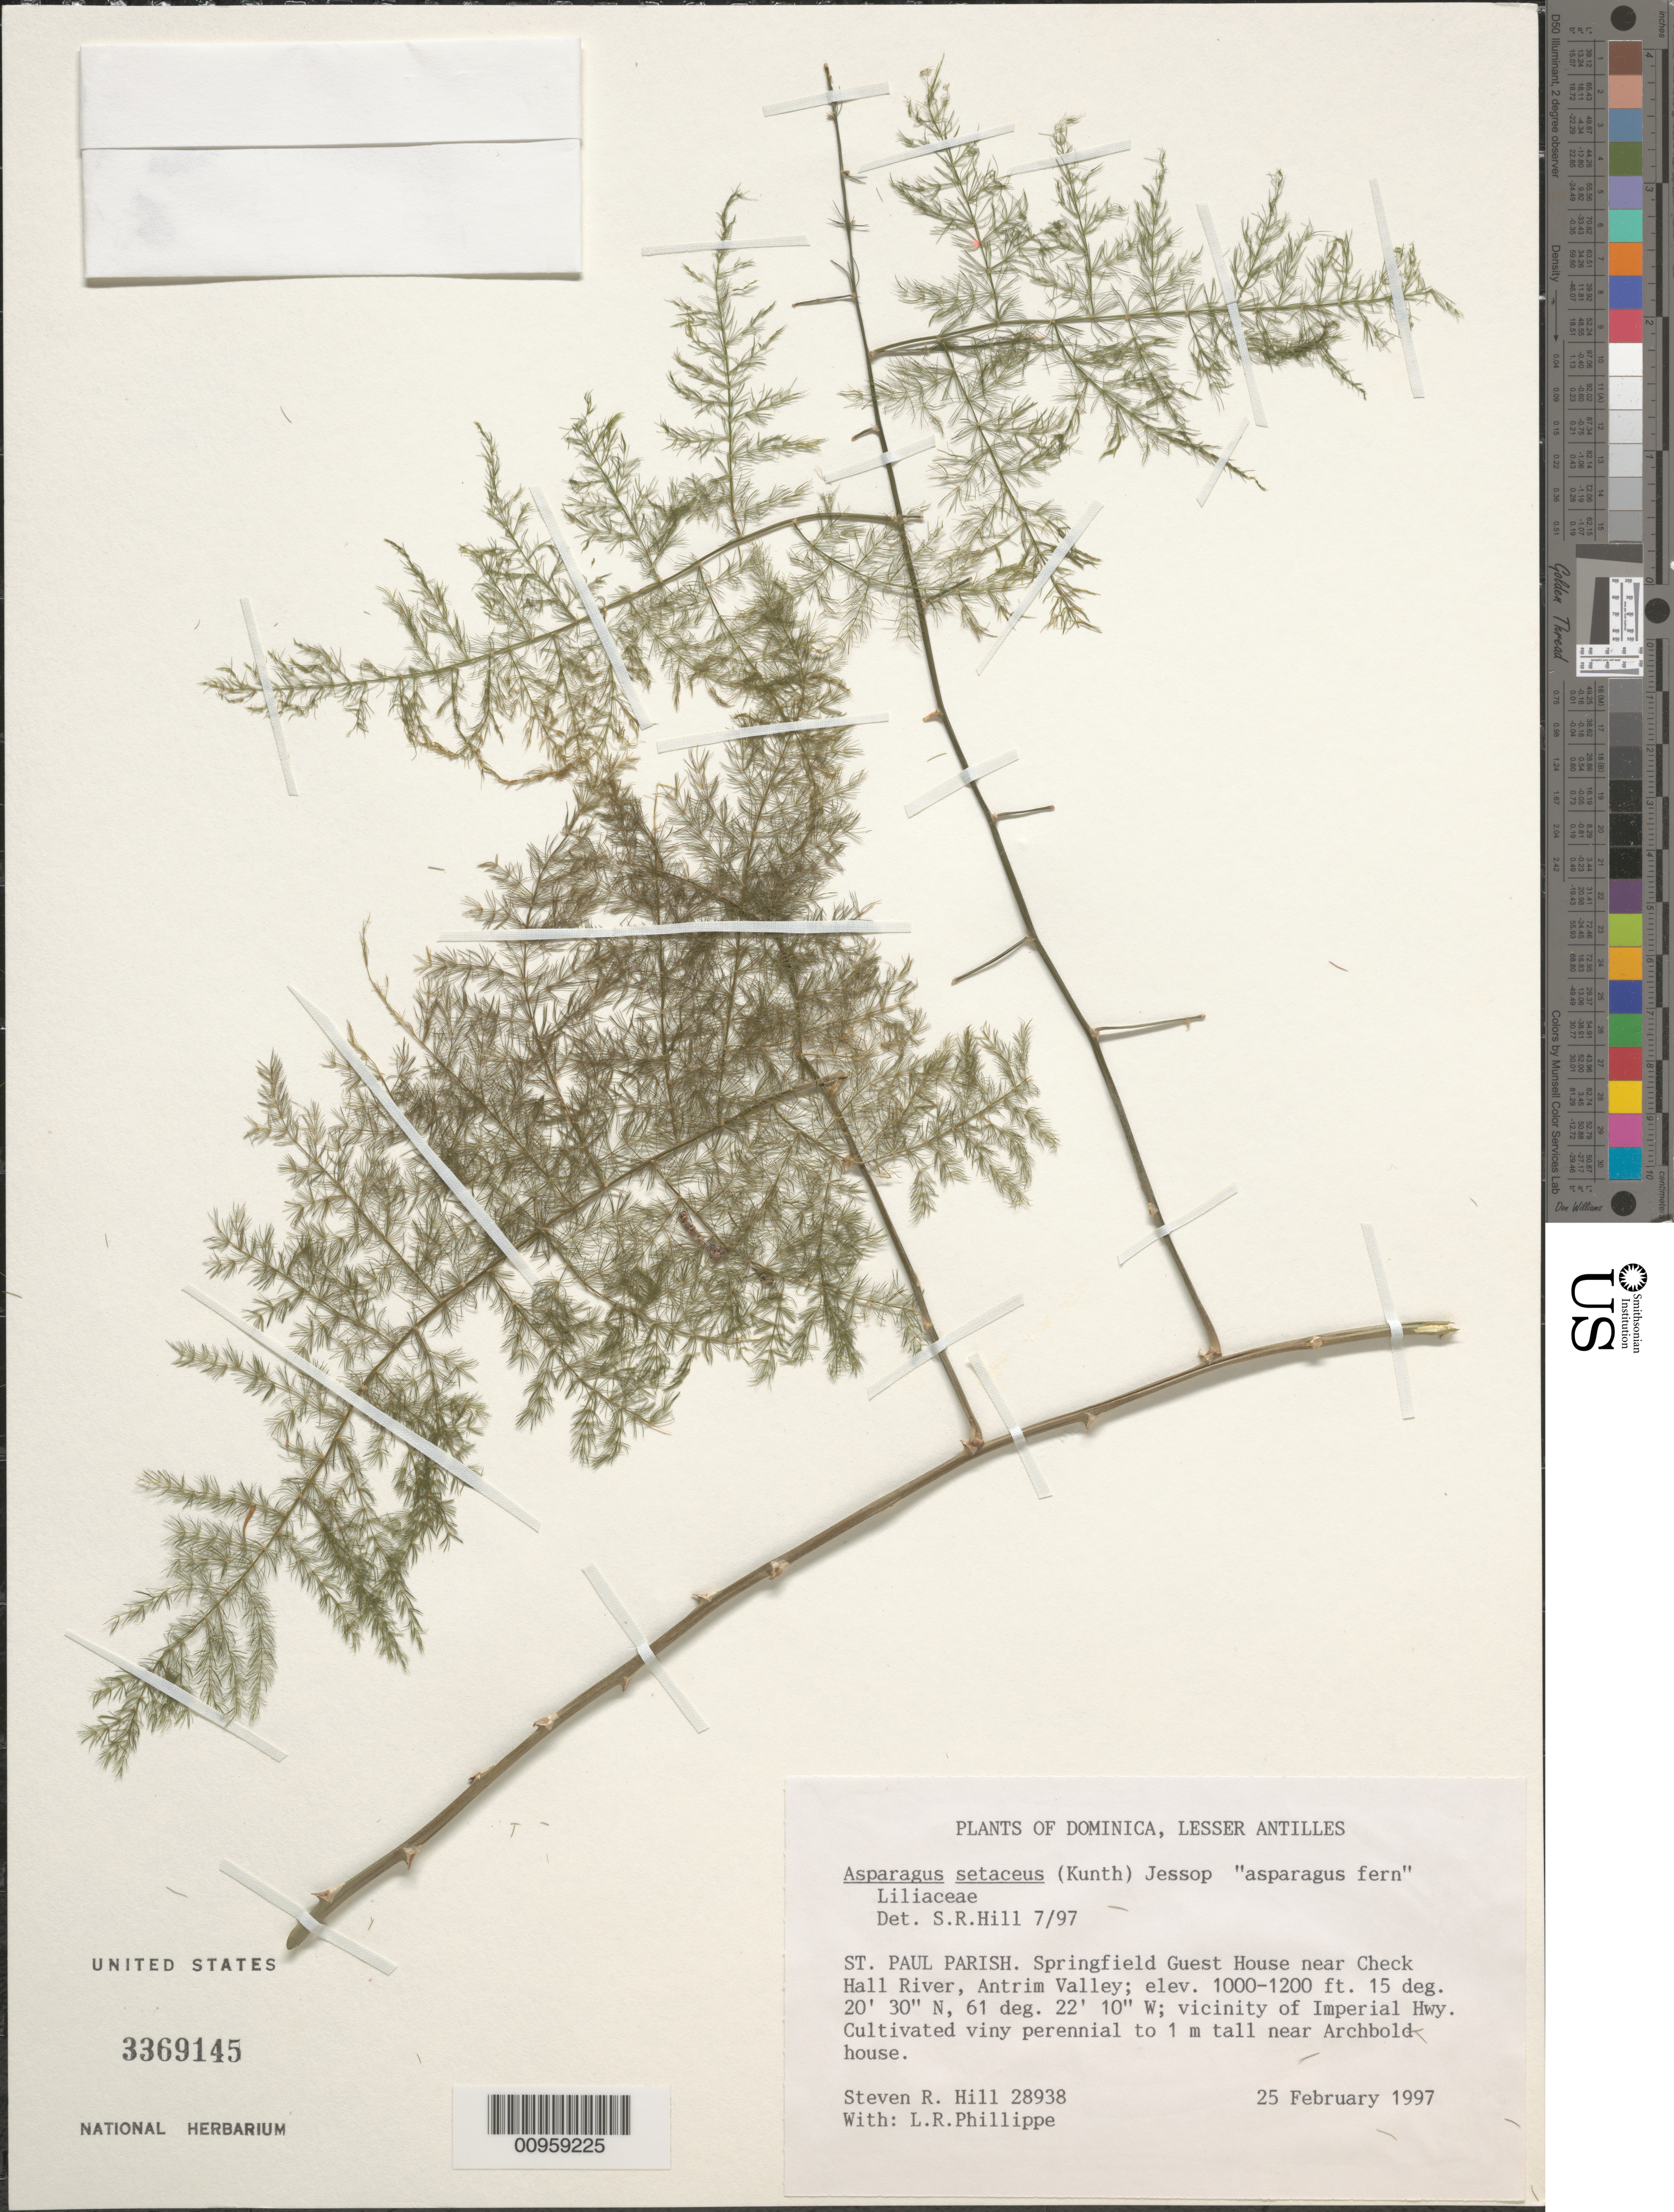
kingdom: Plantae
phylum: Tracheophyta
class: Liliopsida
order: Asparagales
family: Asparagaceae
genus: Asparagus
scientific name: Asparagus plumosus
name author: Baker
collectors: S. R. Hill & L. Phillippe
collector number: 28938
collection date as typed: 25 Feb 1997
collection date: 1997-02-25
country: Dominica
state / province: St. Paul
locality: Springfield Guest House near Check Hall River, Antrium Valley, vicinity of Imperial Highway, near Archbold house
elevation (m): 305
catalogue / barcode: US 3369145